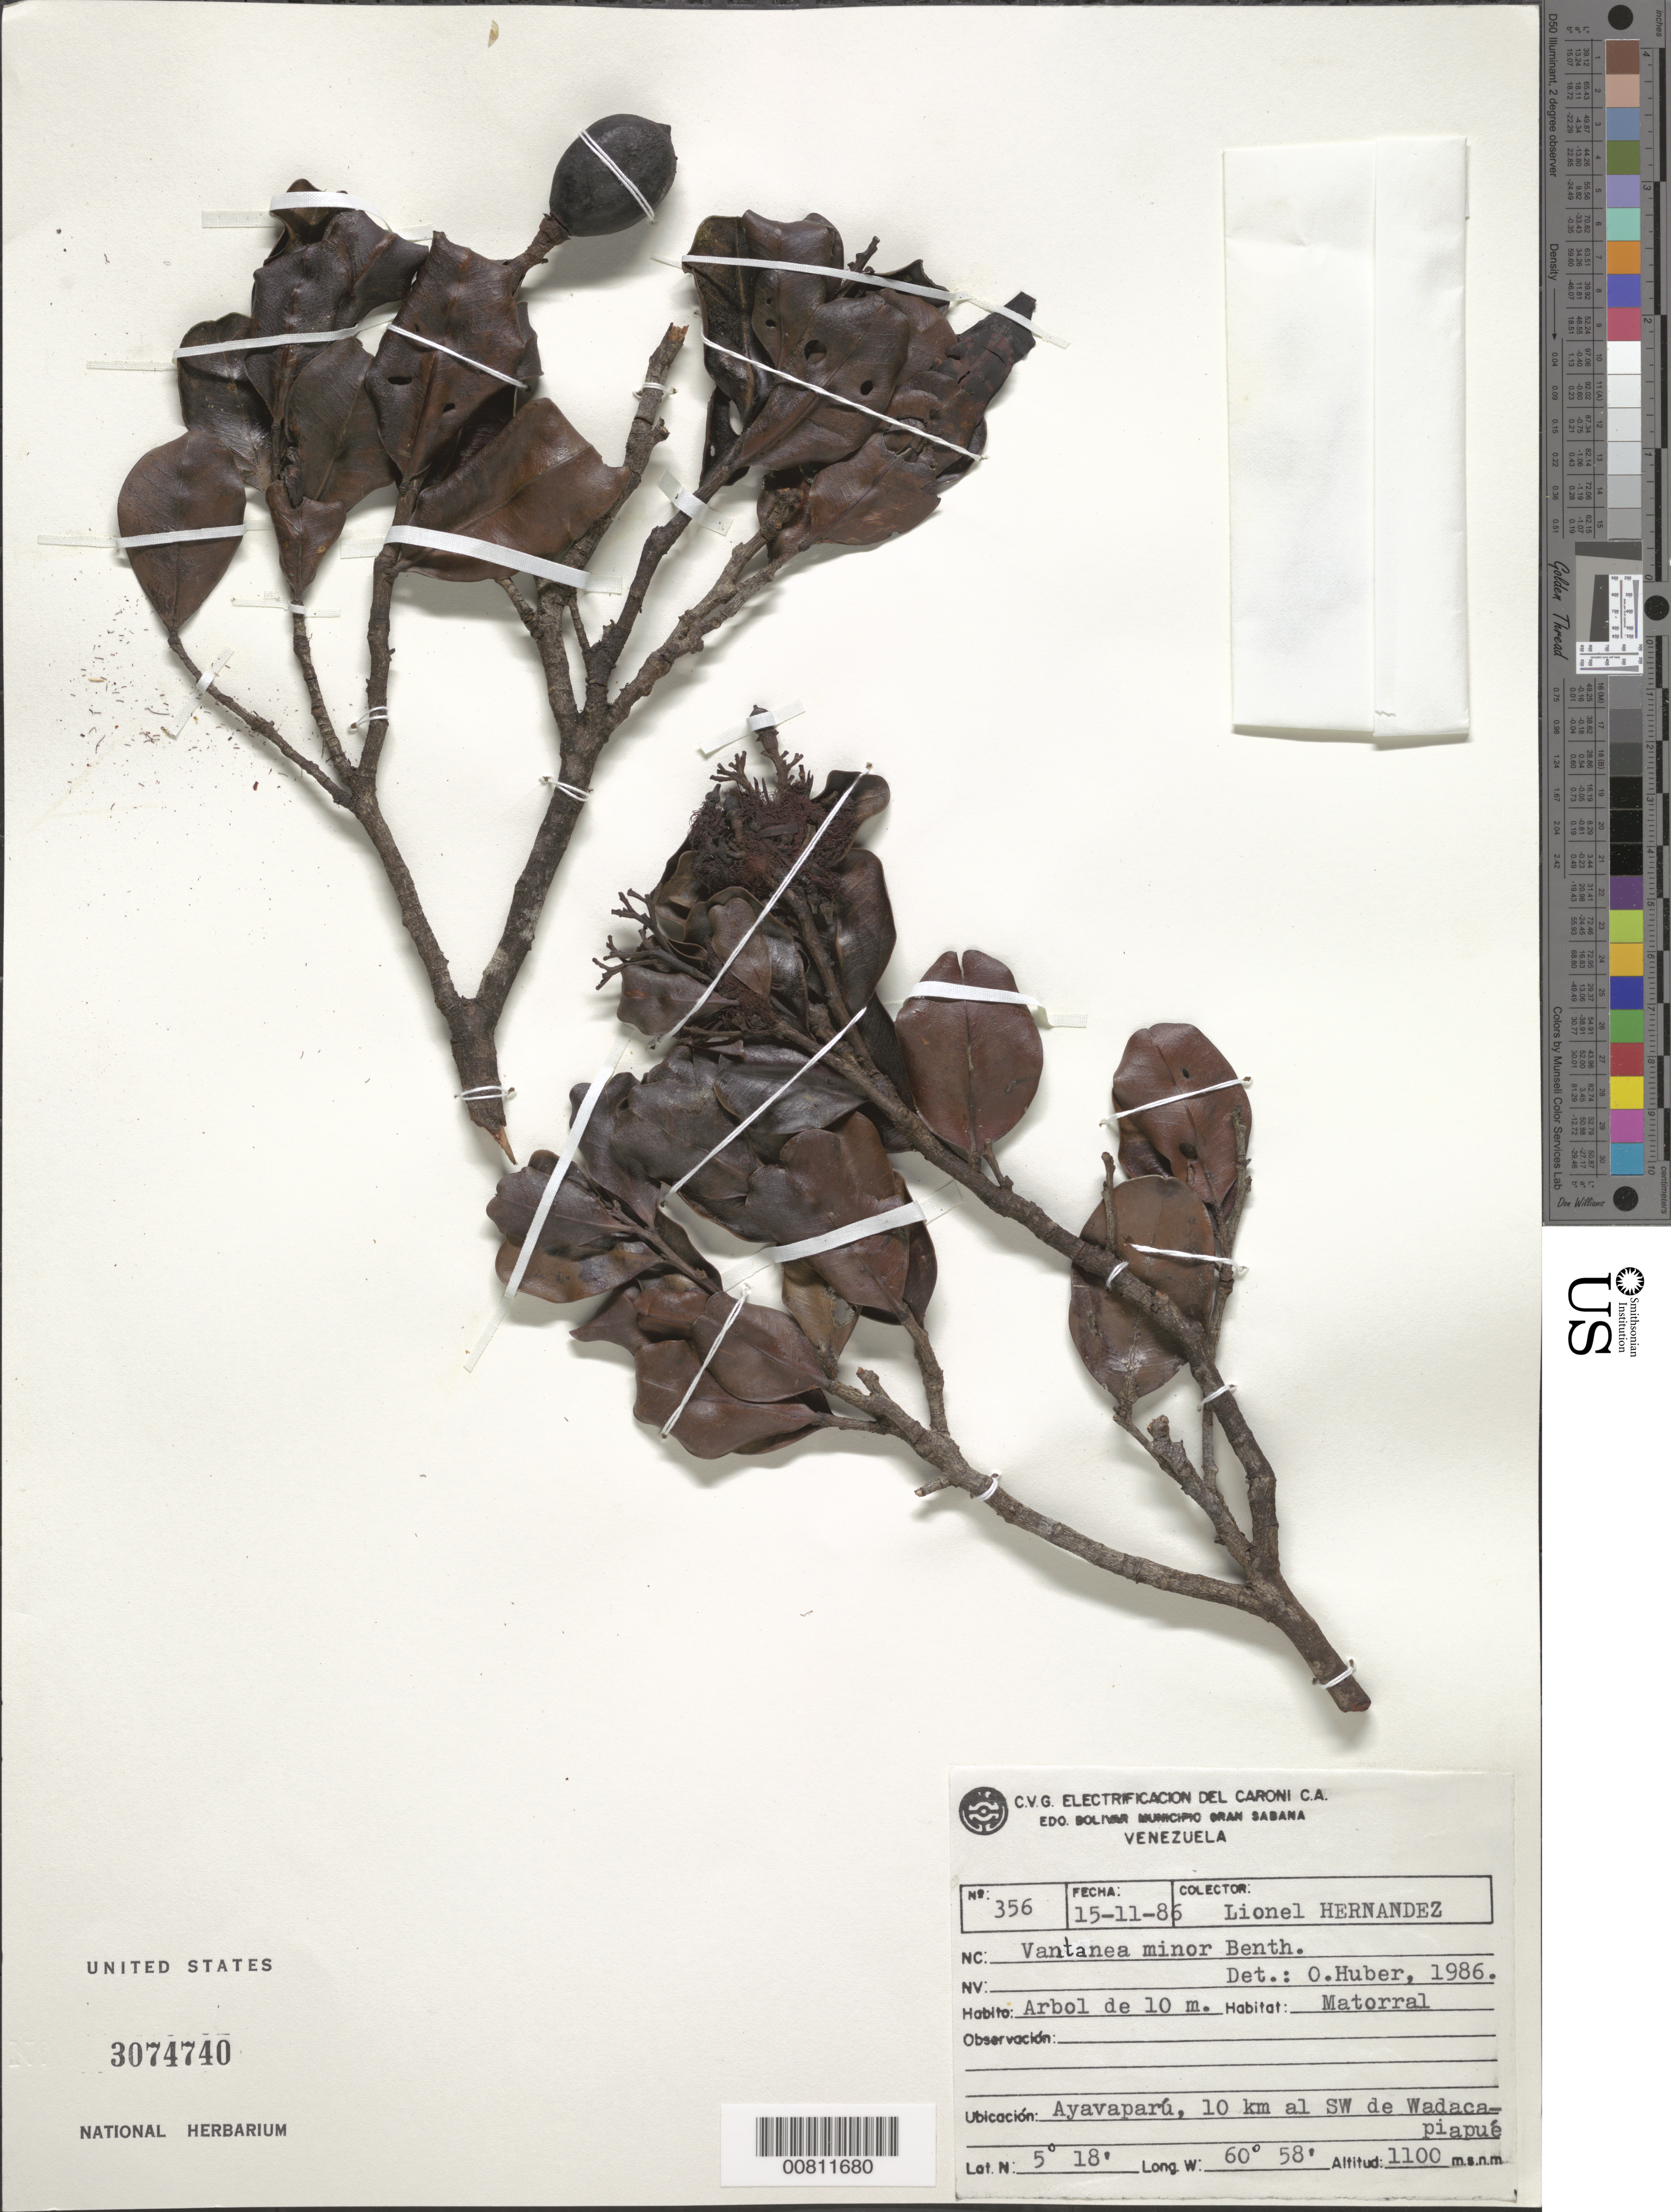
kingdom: Plantae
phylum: Tracheophyta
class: Magnoliopsida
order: Malpighiales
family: Humiriaceae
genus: Vantanea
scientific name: Vantanea minor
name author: Benth.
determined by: Huber, Otto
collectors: L. Hernández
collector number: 356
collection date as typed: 15-Nov-86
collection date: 1986-11-15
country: Venezuela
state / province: Bolívar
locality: Mun. Gran Sabana, Ayavaparú, 10 km SW de Wadakapiapué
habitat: Matorral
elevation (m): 1100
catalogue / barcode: US 3074740